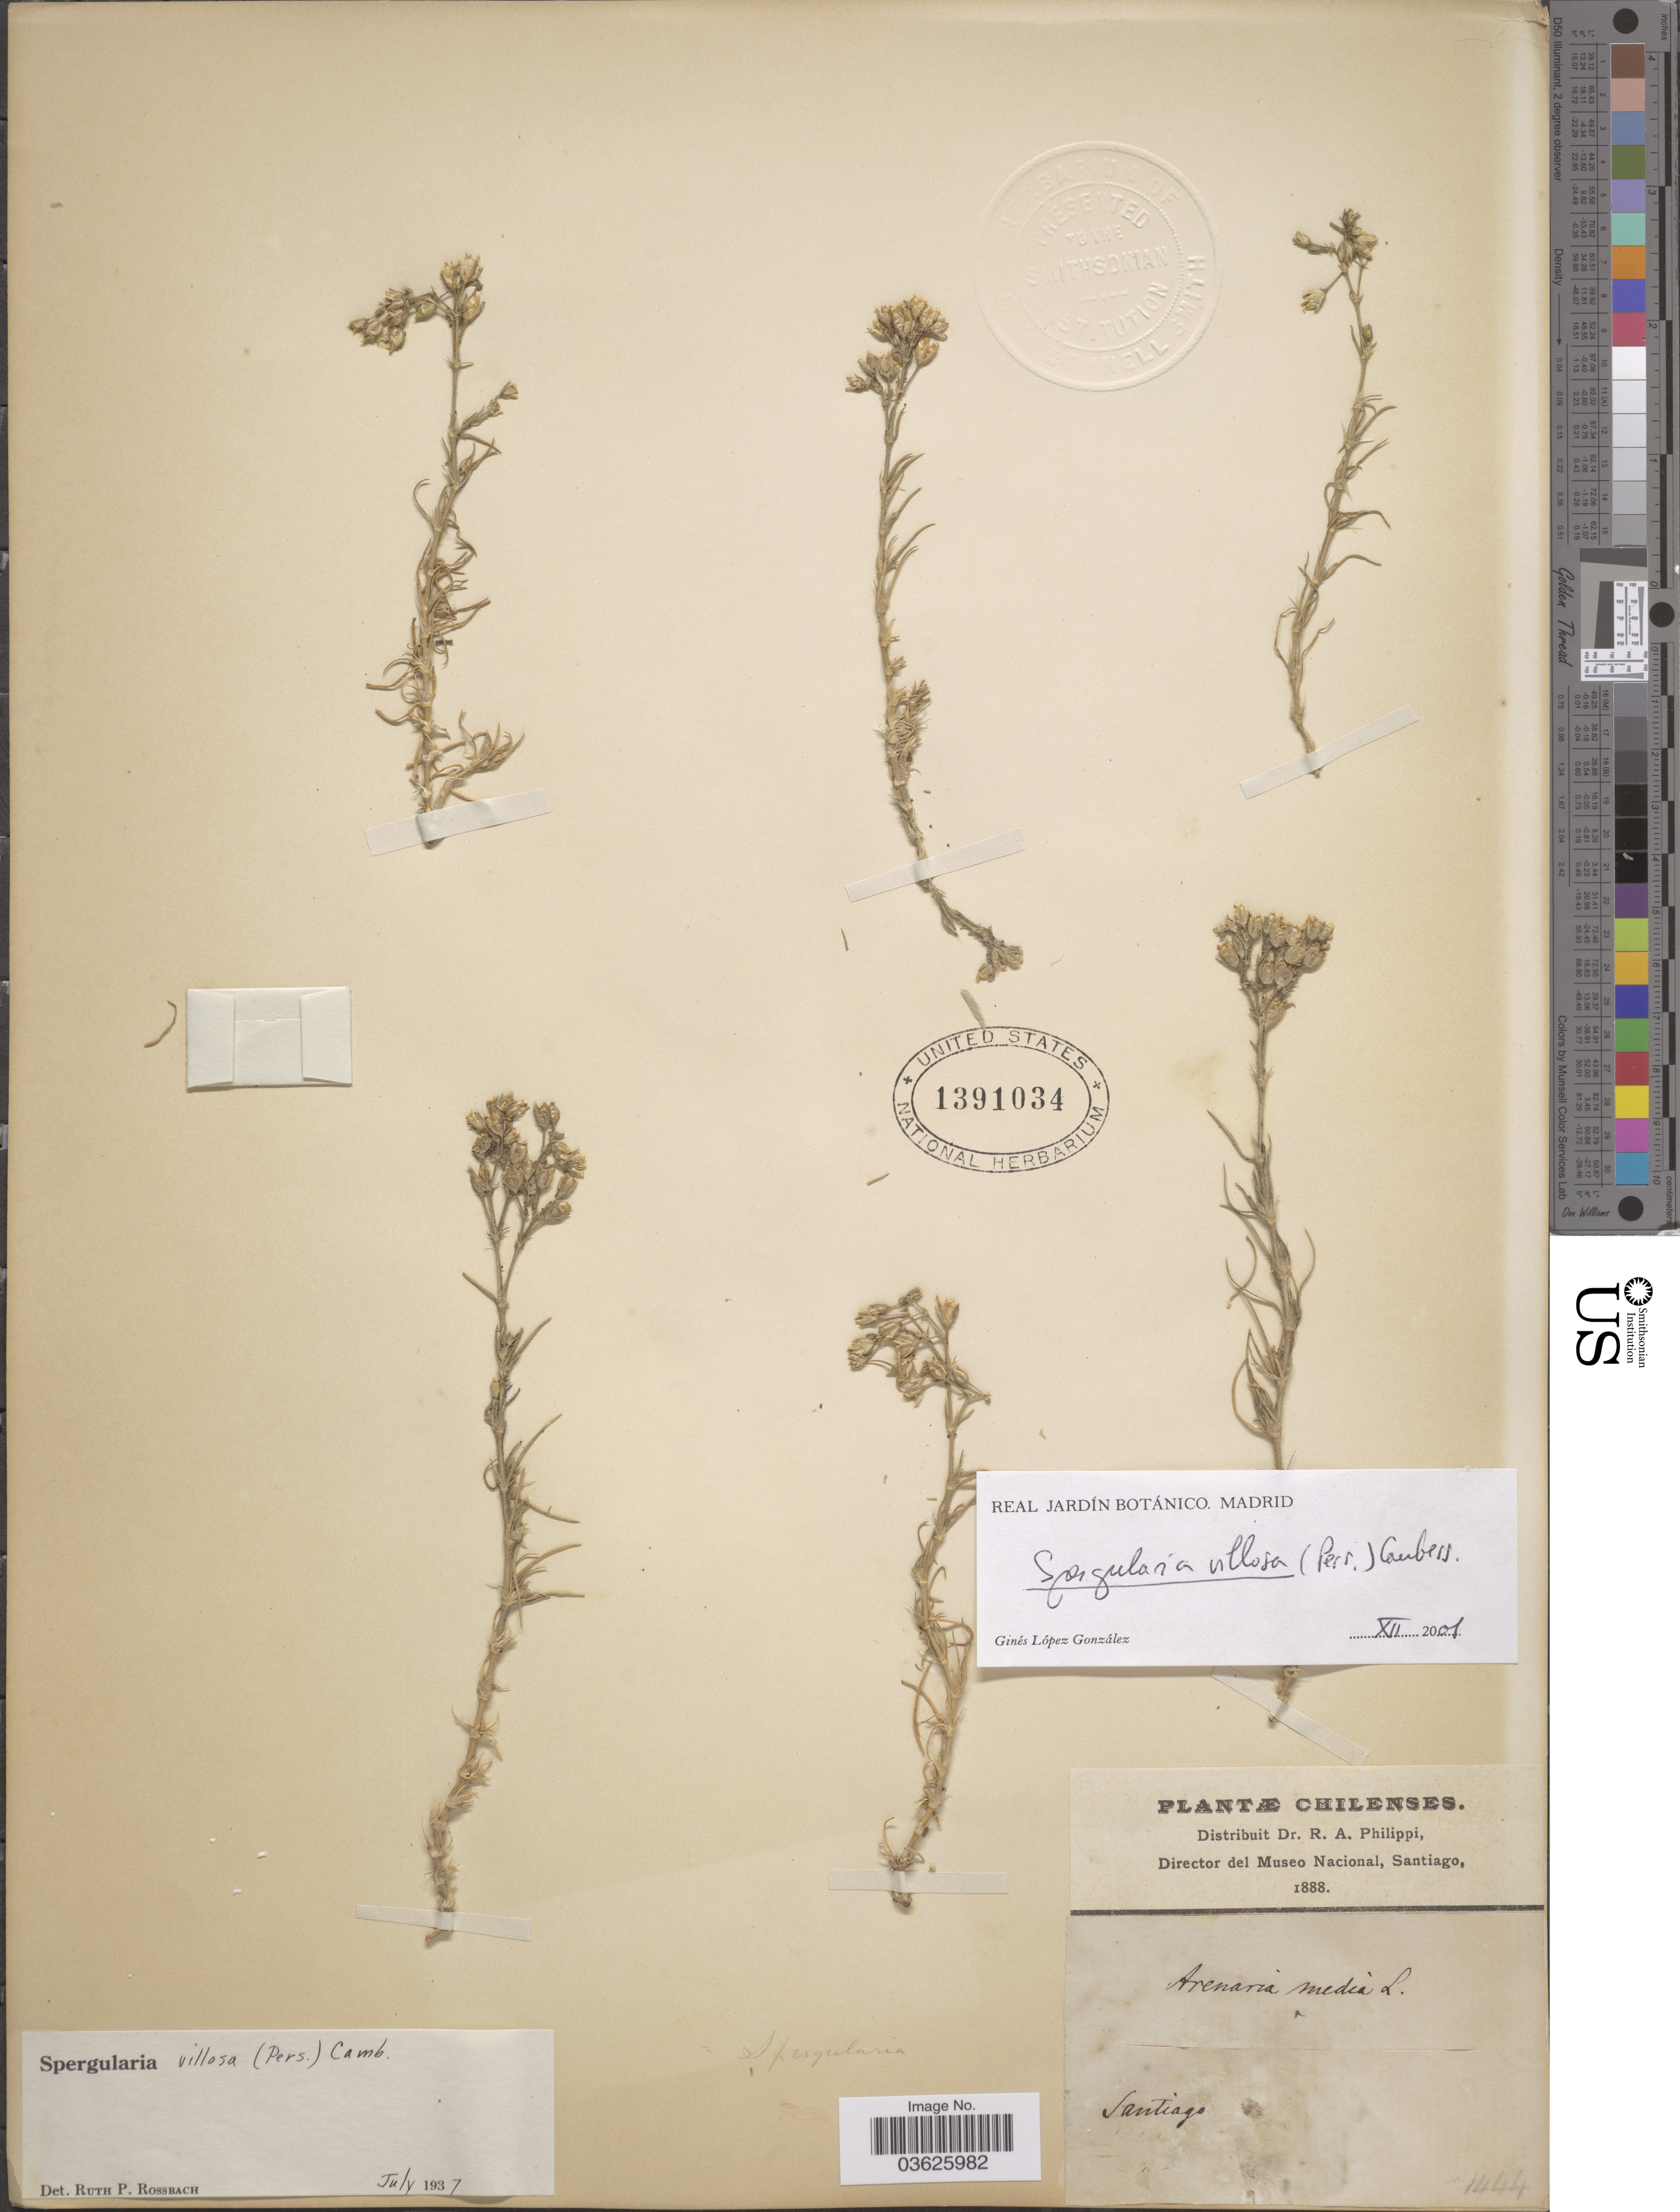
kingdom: Plantae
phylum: Tracheophyta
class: Magnoliopsida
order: Caryophyllales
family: Caryophyllaceae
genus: Spergularia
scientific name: Spergularia villosa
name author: (Pers.) Cambess.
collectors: ex. herb. R.A. Philippi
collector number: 1444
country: Chile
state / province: Región Metropolitana (RM)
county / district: Santiago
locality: Santiago.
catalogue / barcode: US 1391034